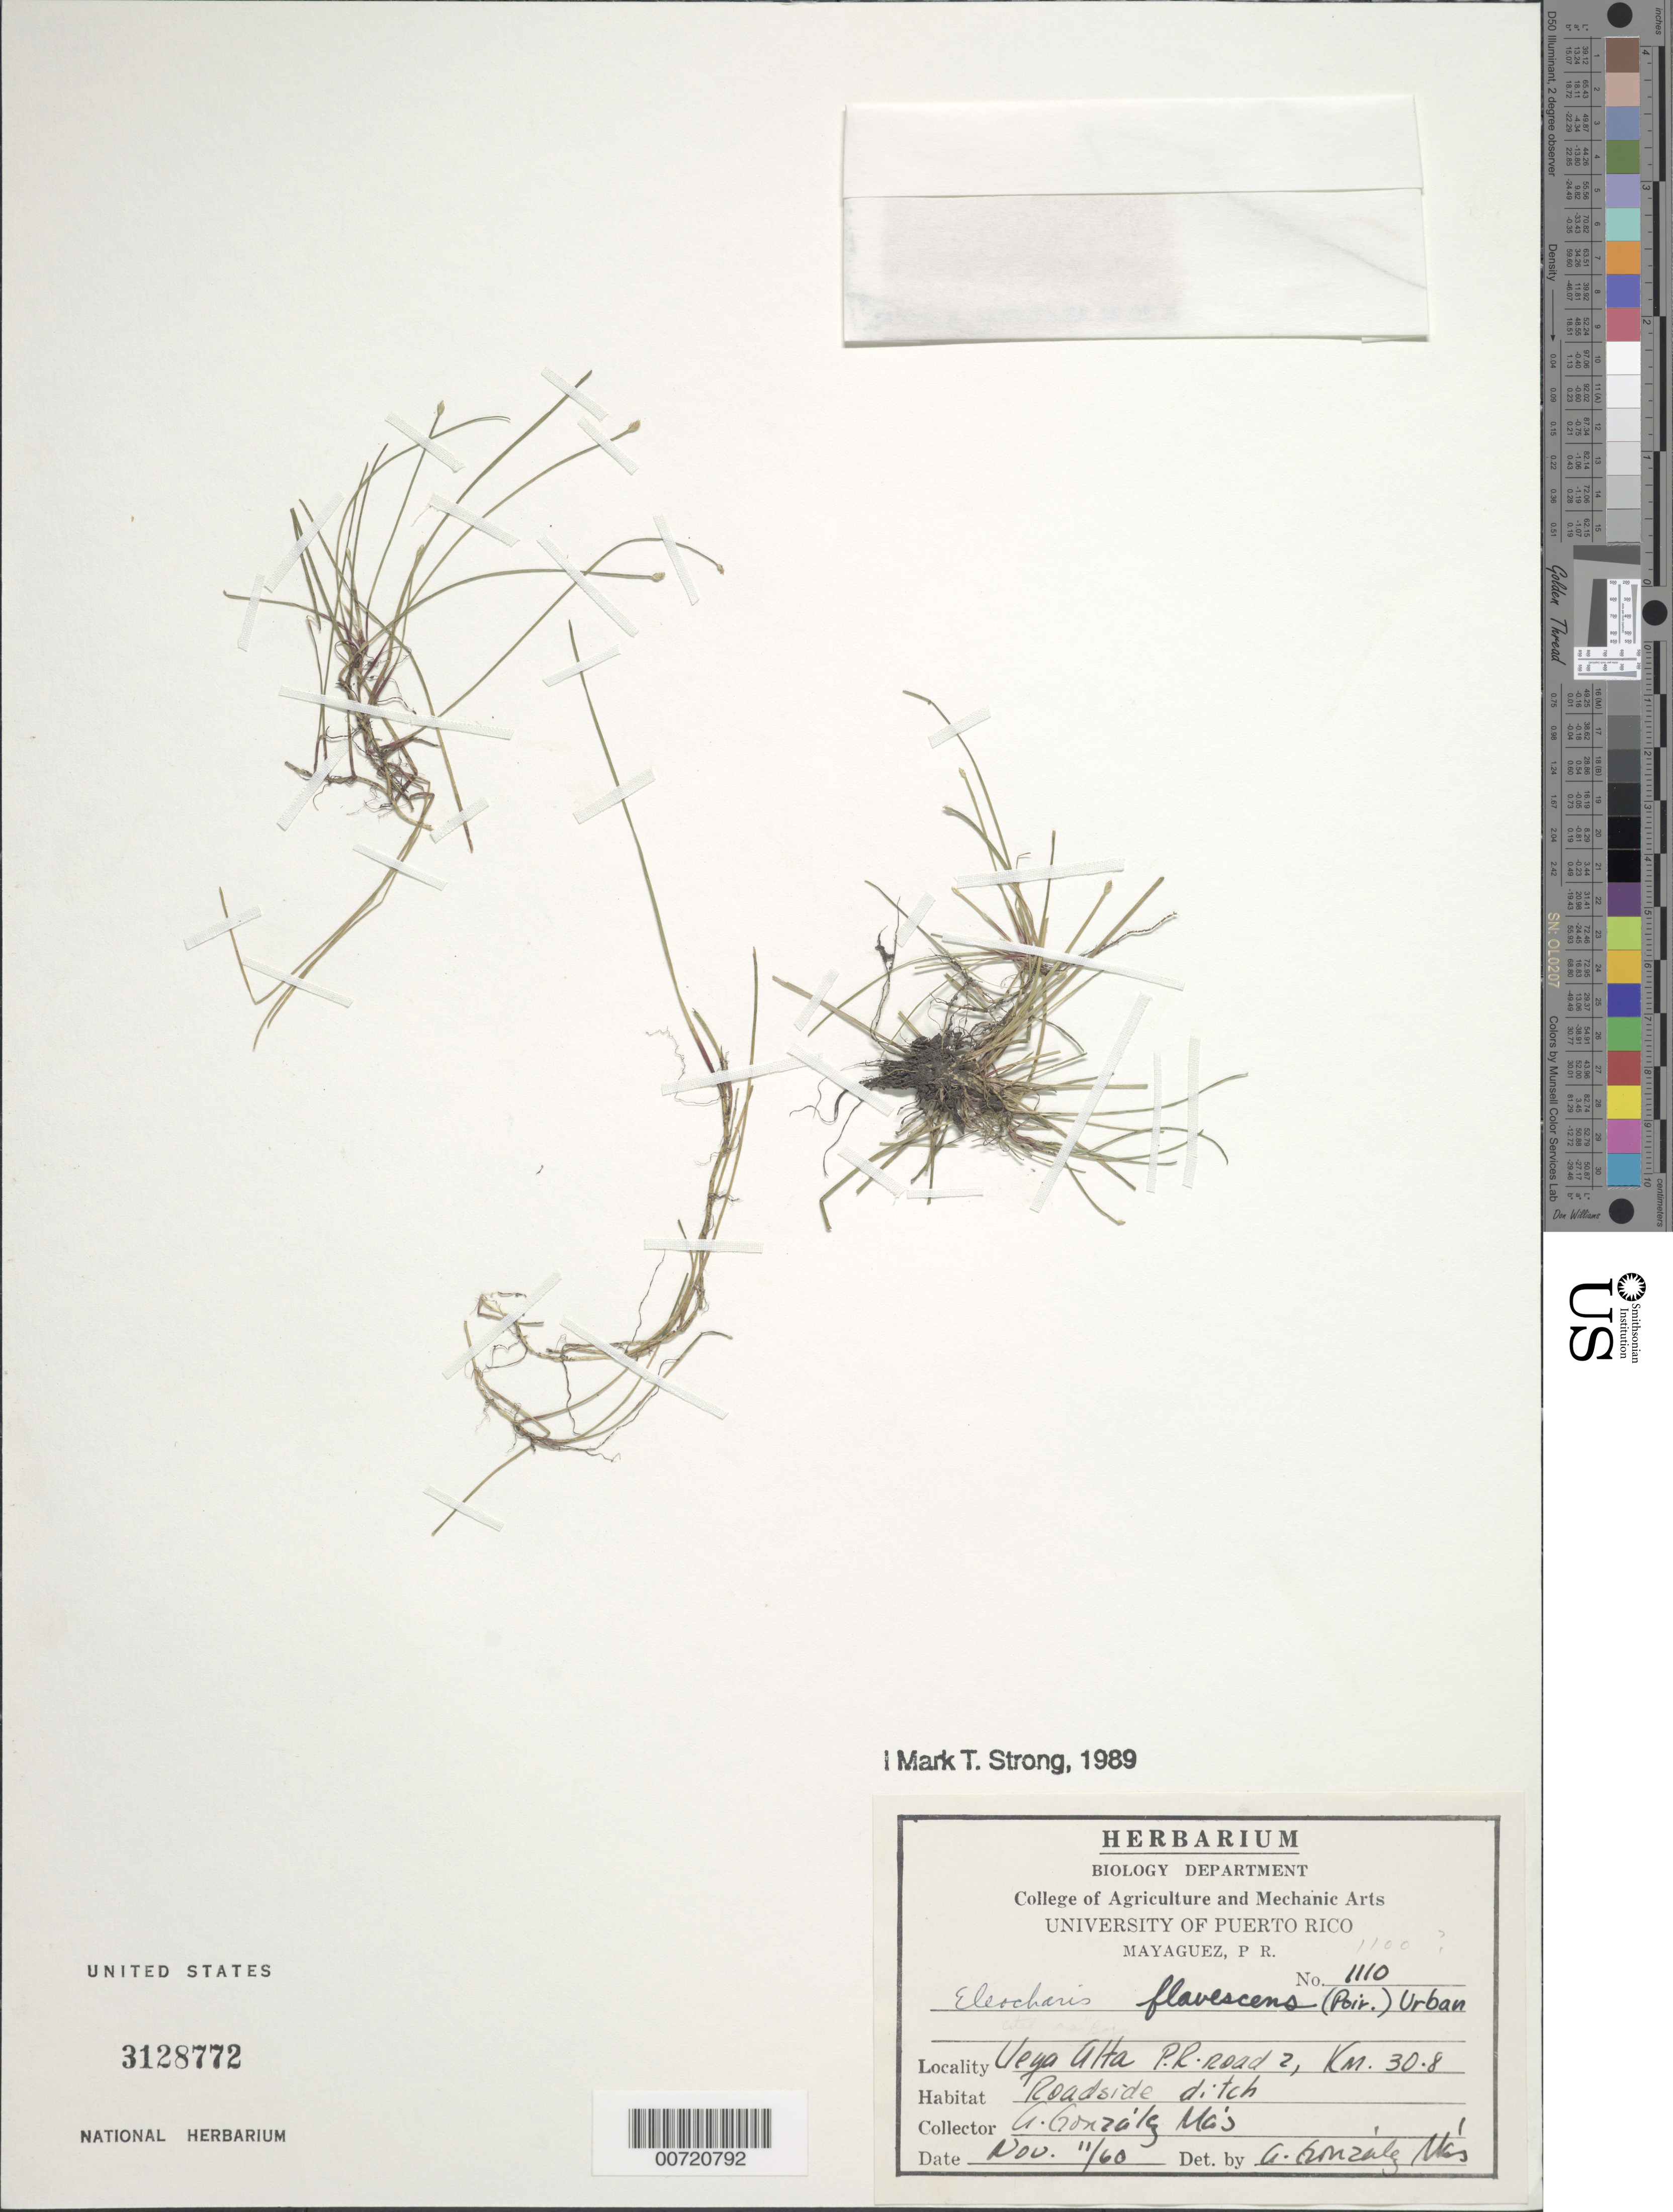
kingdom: Plantae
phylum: Tracheophyta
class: Liliopsida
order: Poales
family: Cyperaceae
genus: Eleocharis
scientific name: Eleocharis flavescens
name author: (Poir.) Urb.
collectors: A. González Más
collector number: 1110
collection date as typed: Transcribed d/m/y: 11/11/60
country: Puerto Rico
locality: Ueya Alta P.R. road 2, Km 30.8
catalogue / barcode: US 3128772